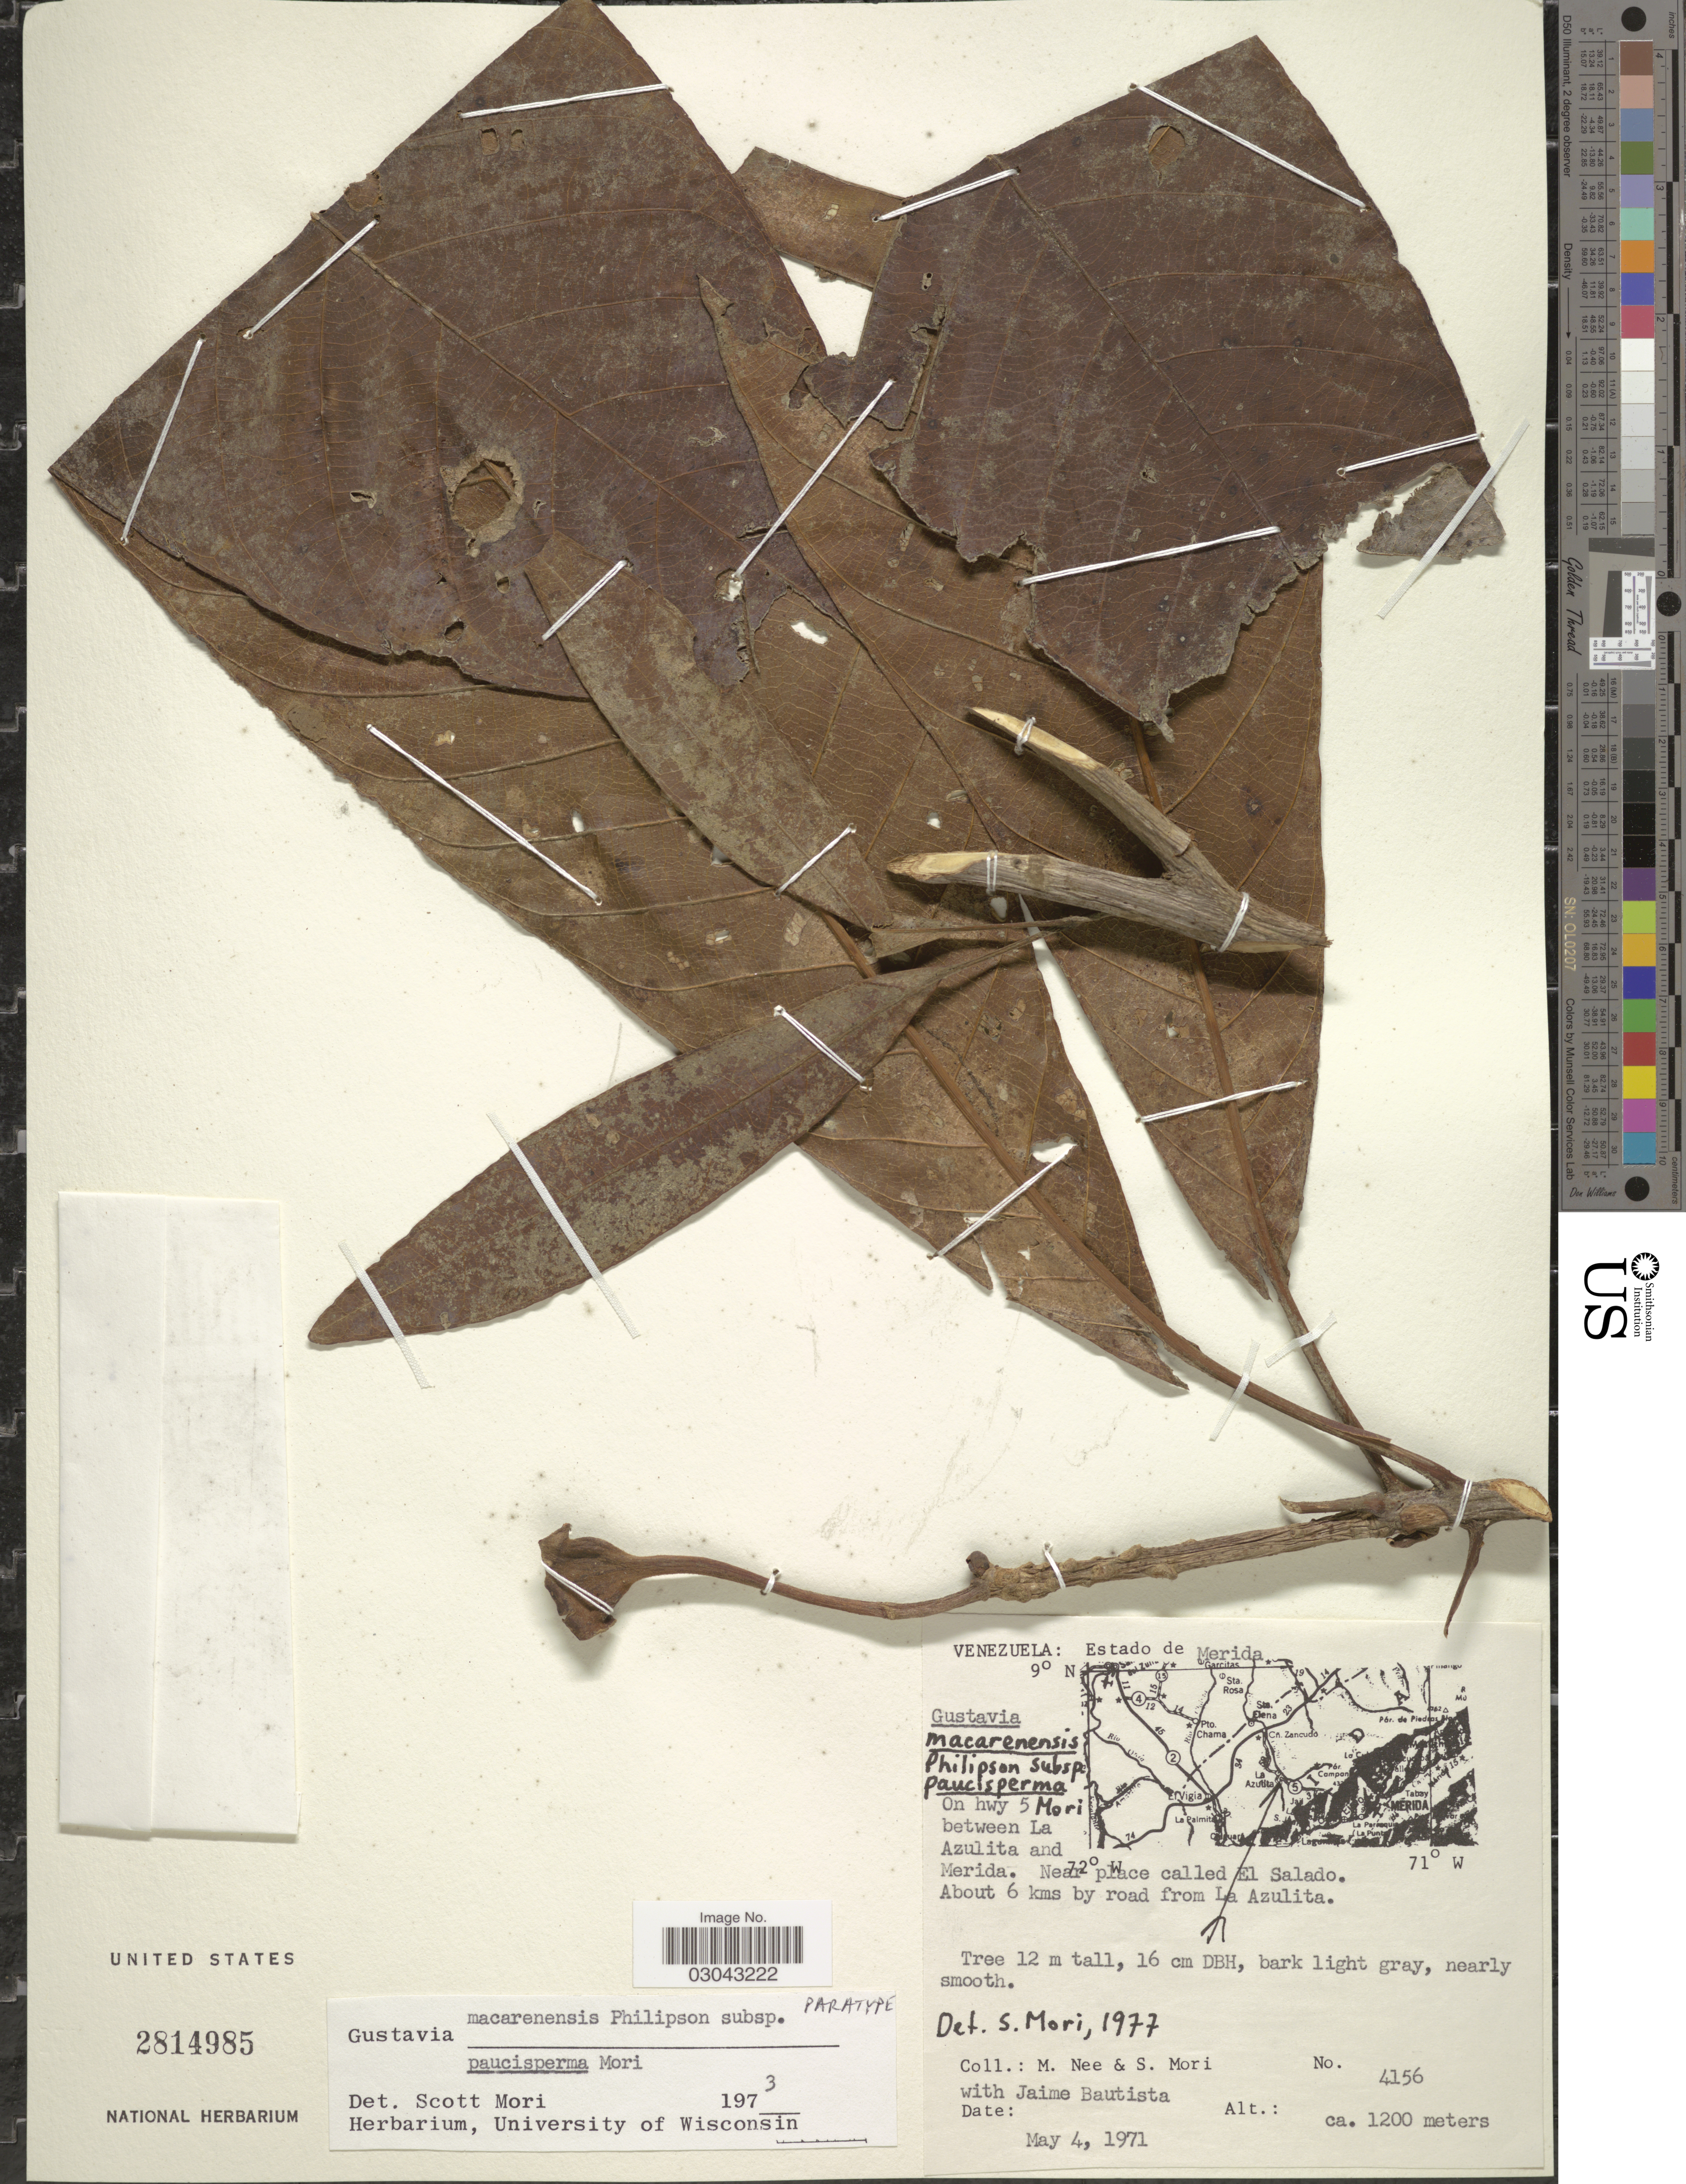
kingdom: Plantae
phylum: Tracheophyta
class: Magnoliopsida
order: Ericales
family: Lecythidaceae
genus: Gustavia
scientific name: Gustavia macarenensis subsp. paucisperma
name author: S.A. Mori in Prance & S.A. Mori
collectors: M. Nee, S. Mori & J. A. Bautista B.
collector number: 4156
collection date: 1971-05-04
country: Venezuela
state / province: Mérida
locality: On hwy 5 between La Azulita and Merida. Near place called El Salado. About 6 kms from La Azulita.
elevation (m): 1200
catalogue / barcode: US 2814985